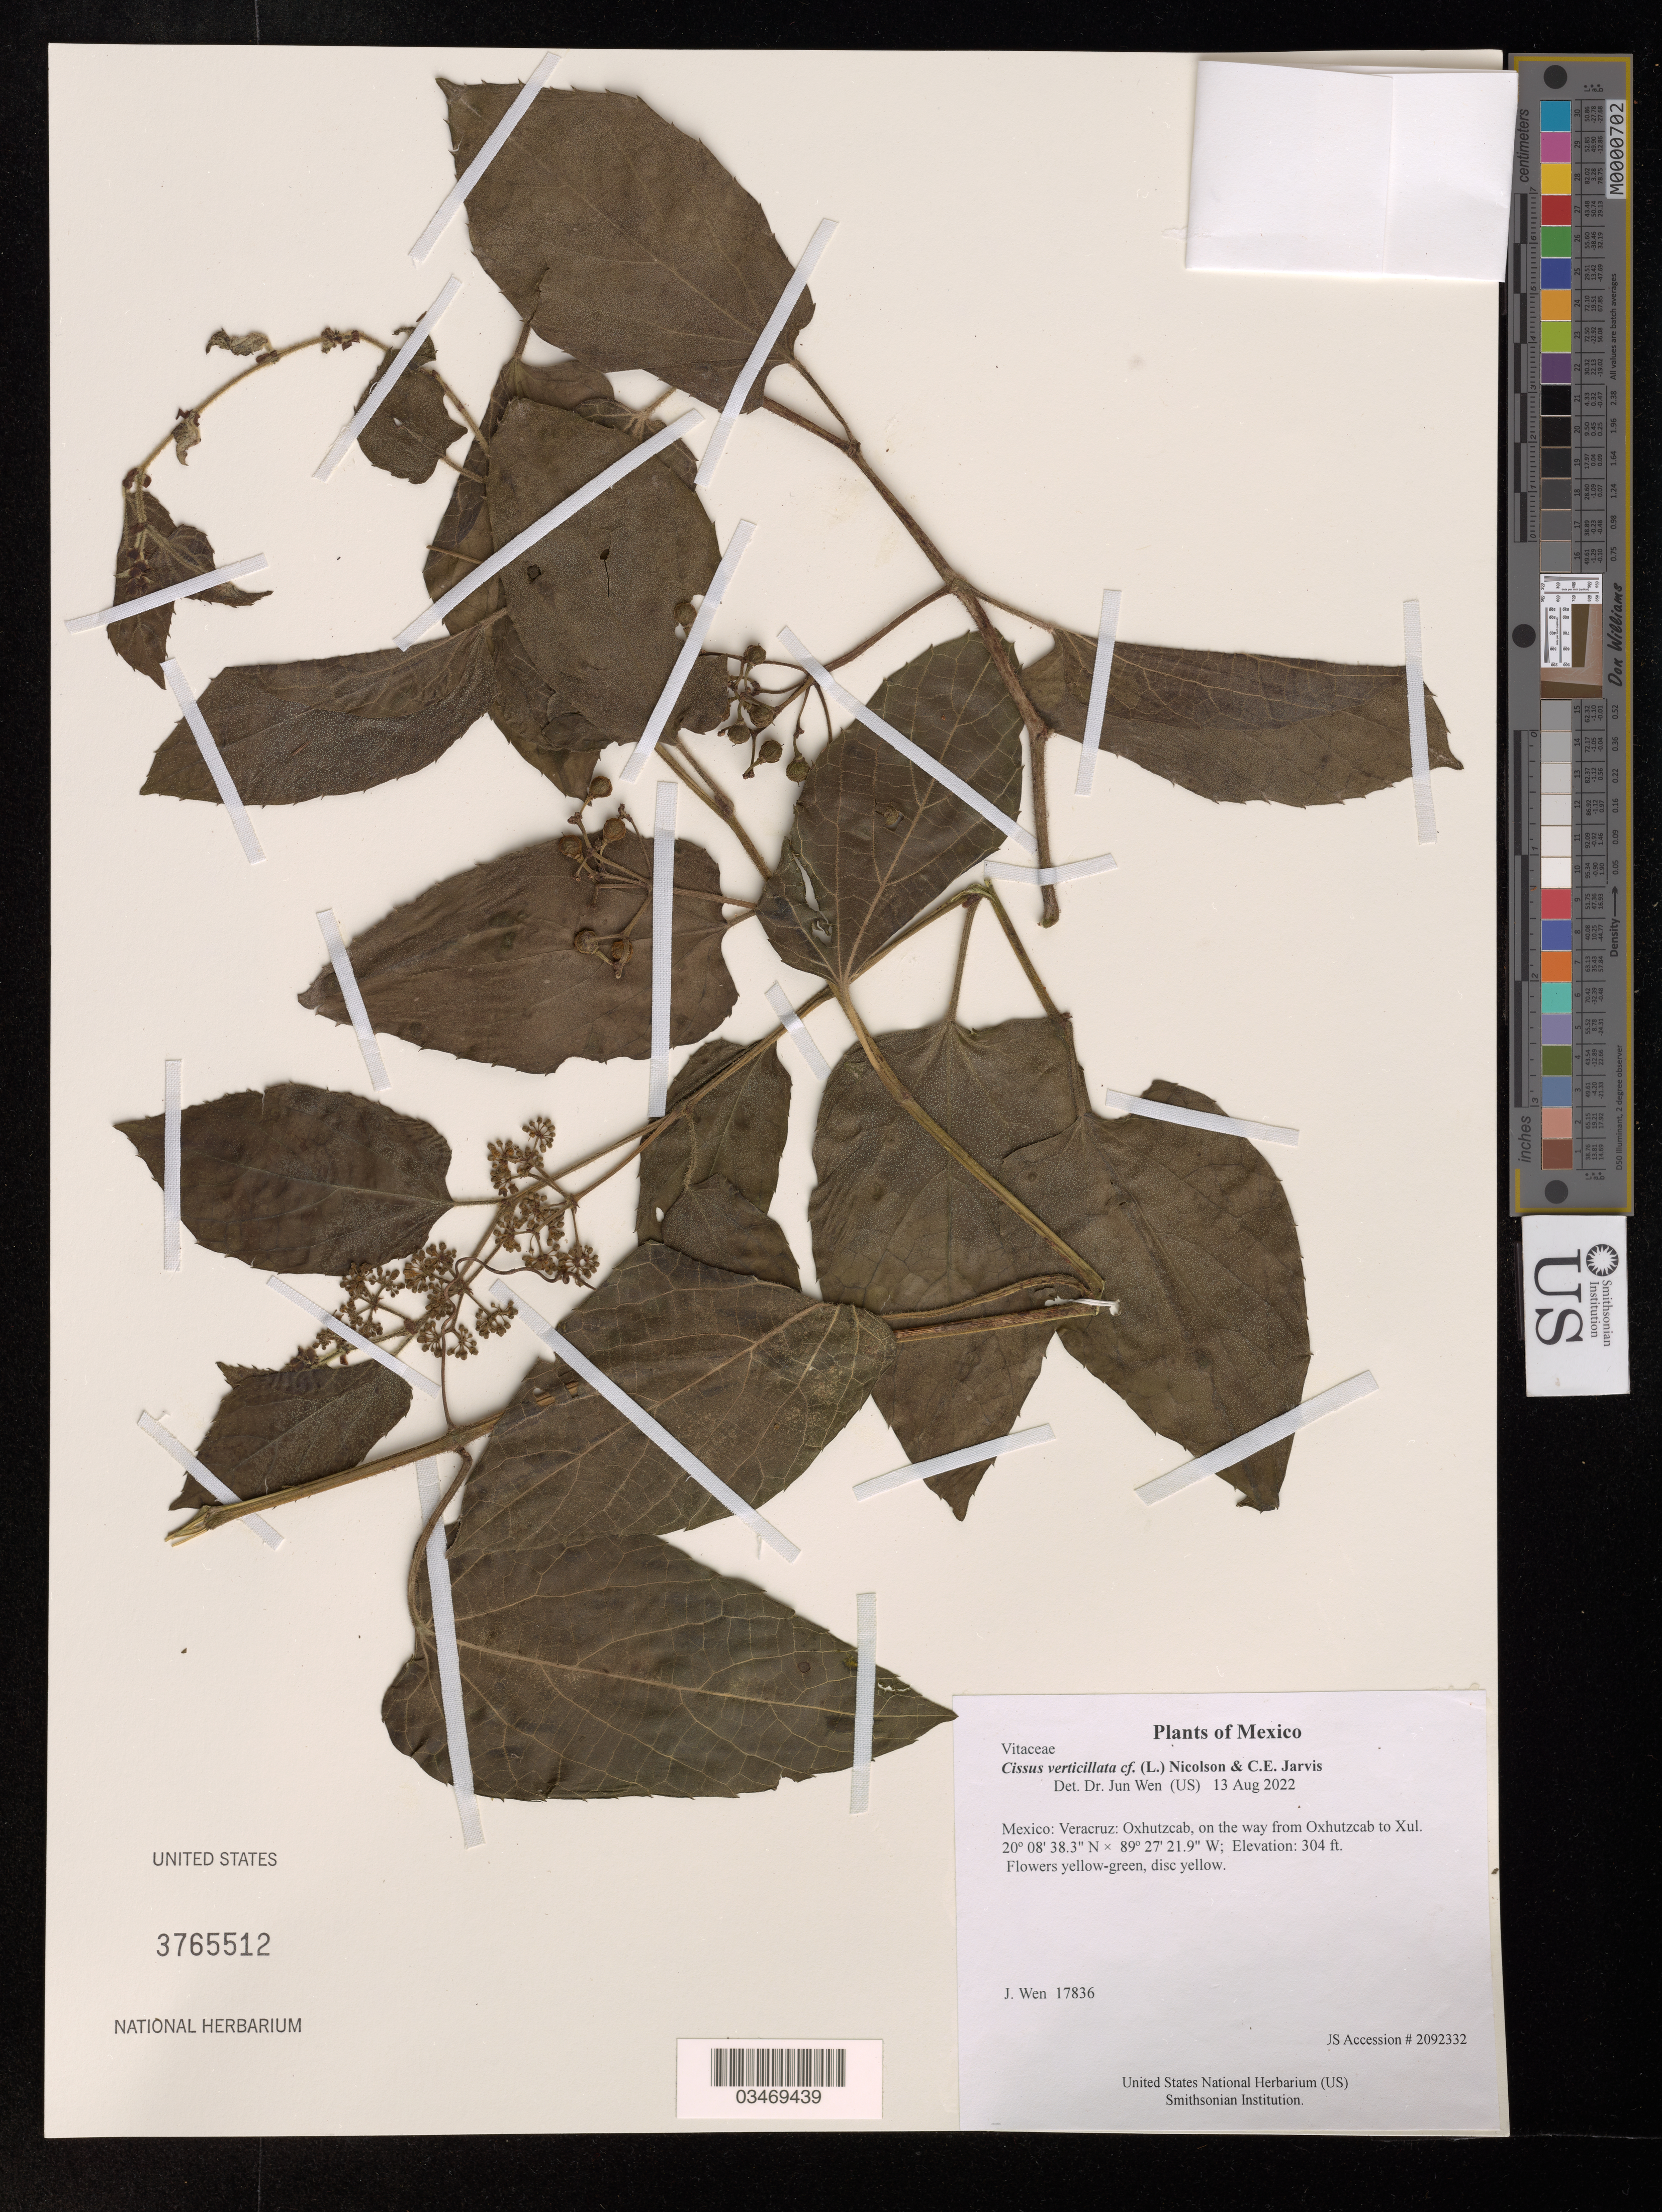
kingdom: Plantae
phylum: Tracheophyta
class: Magnoliopsida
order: Vitales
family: Vitaceae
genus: Cissus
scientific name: Cissus verticillata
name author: (L.) Nicolson & C.E. Jarvis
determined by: Wen, Jun, (BOT), Smithsonian Institution - National Museum of Natural History (UNITED STATES)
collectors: J. Wen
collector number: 17836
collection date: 2022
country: Mexico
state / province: Veracruz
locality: Oxhutzcab, on the way from Oxhutzcab to Xul.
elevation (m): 93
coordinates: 20 08.639 N, 89 27.365 W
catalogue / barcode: US 3765512